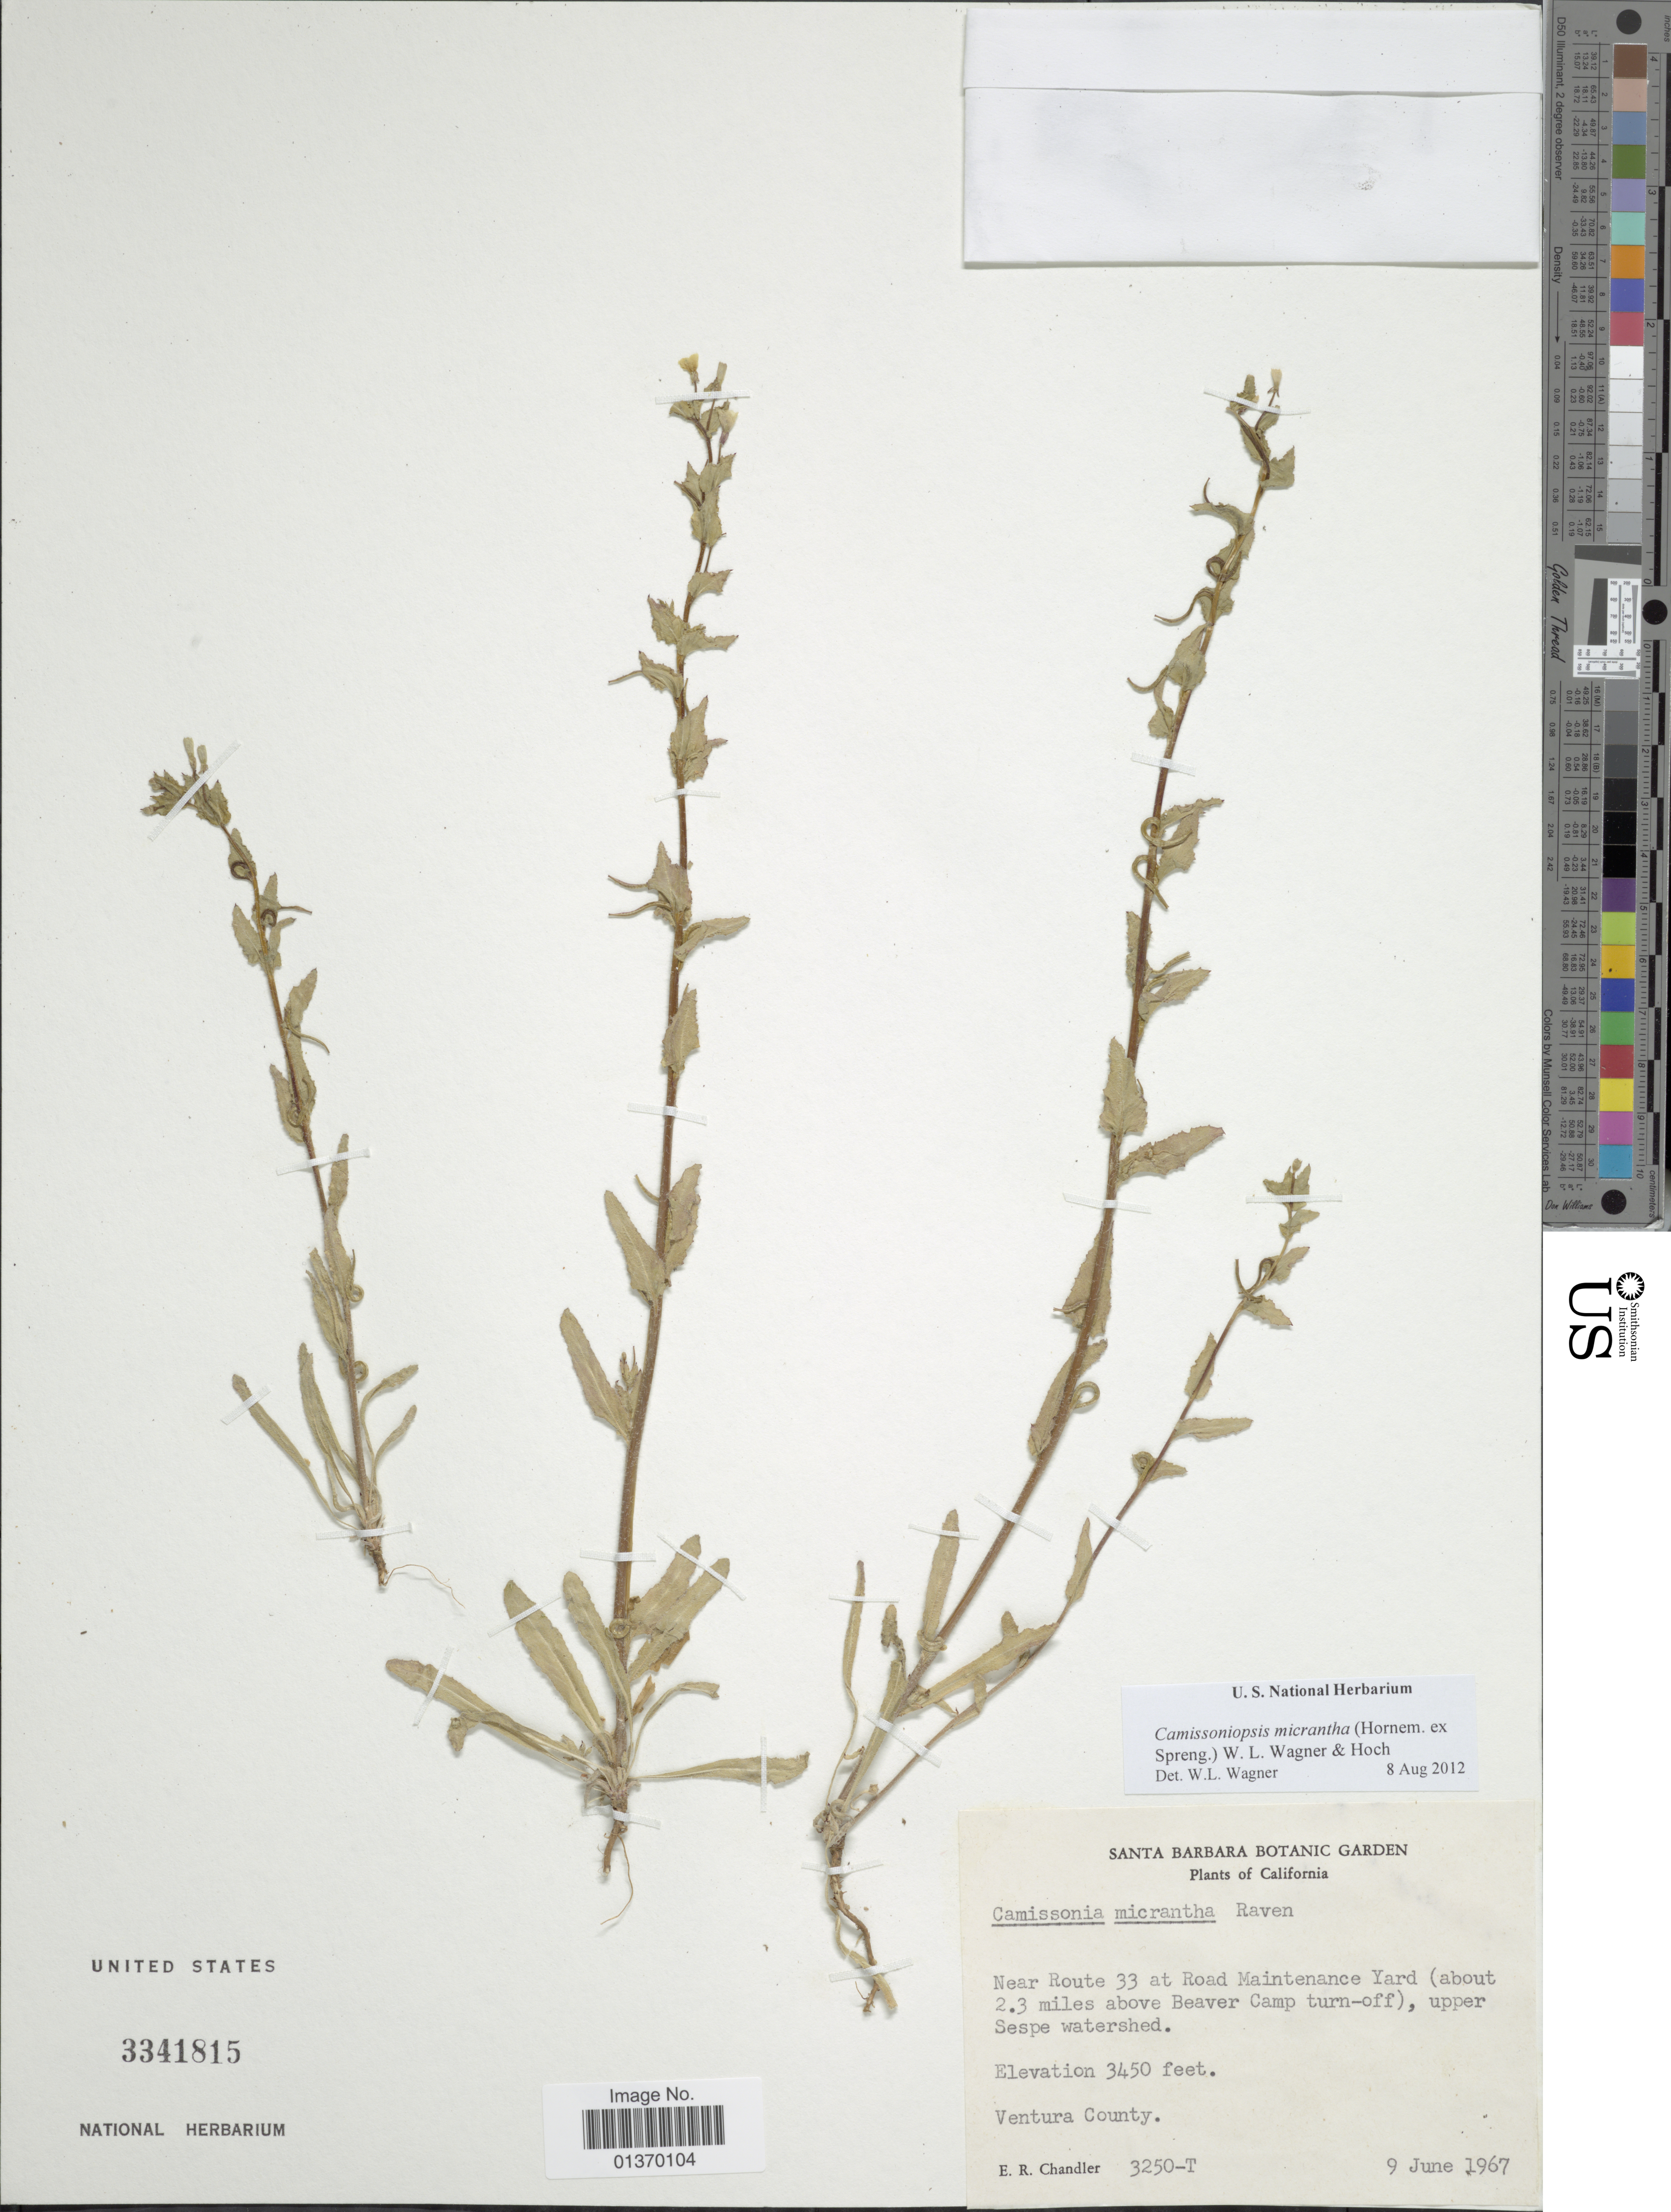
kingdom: Plantae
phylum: Tracheophyta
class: Magnoliopsida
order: Myrtales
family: Onagraceae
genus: Camissoniopsis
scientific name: Camissoniopsis micrantha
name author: (Hornem. ex Spreng.) W.L. Wagner & Hoch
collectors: Chandler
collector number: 3250-T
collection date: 1967-06-09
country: United States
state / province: California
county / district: Ventura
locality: Near Route 33 at Road Maintenance Yard (about 2.3 miles above Beaver Camp turn-off), upper Sespe watershed, Ventura County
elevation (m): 1052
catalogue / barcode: US 3341815